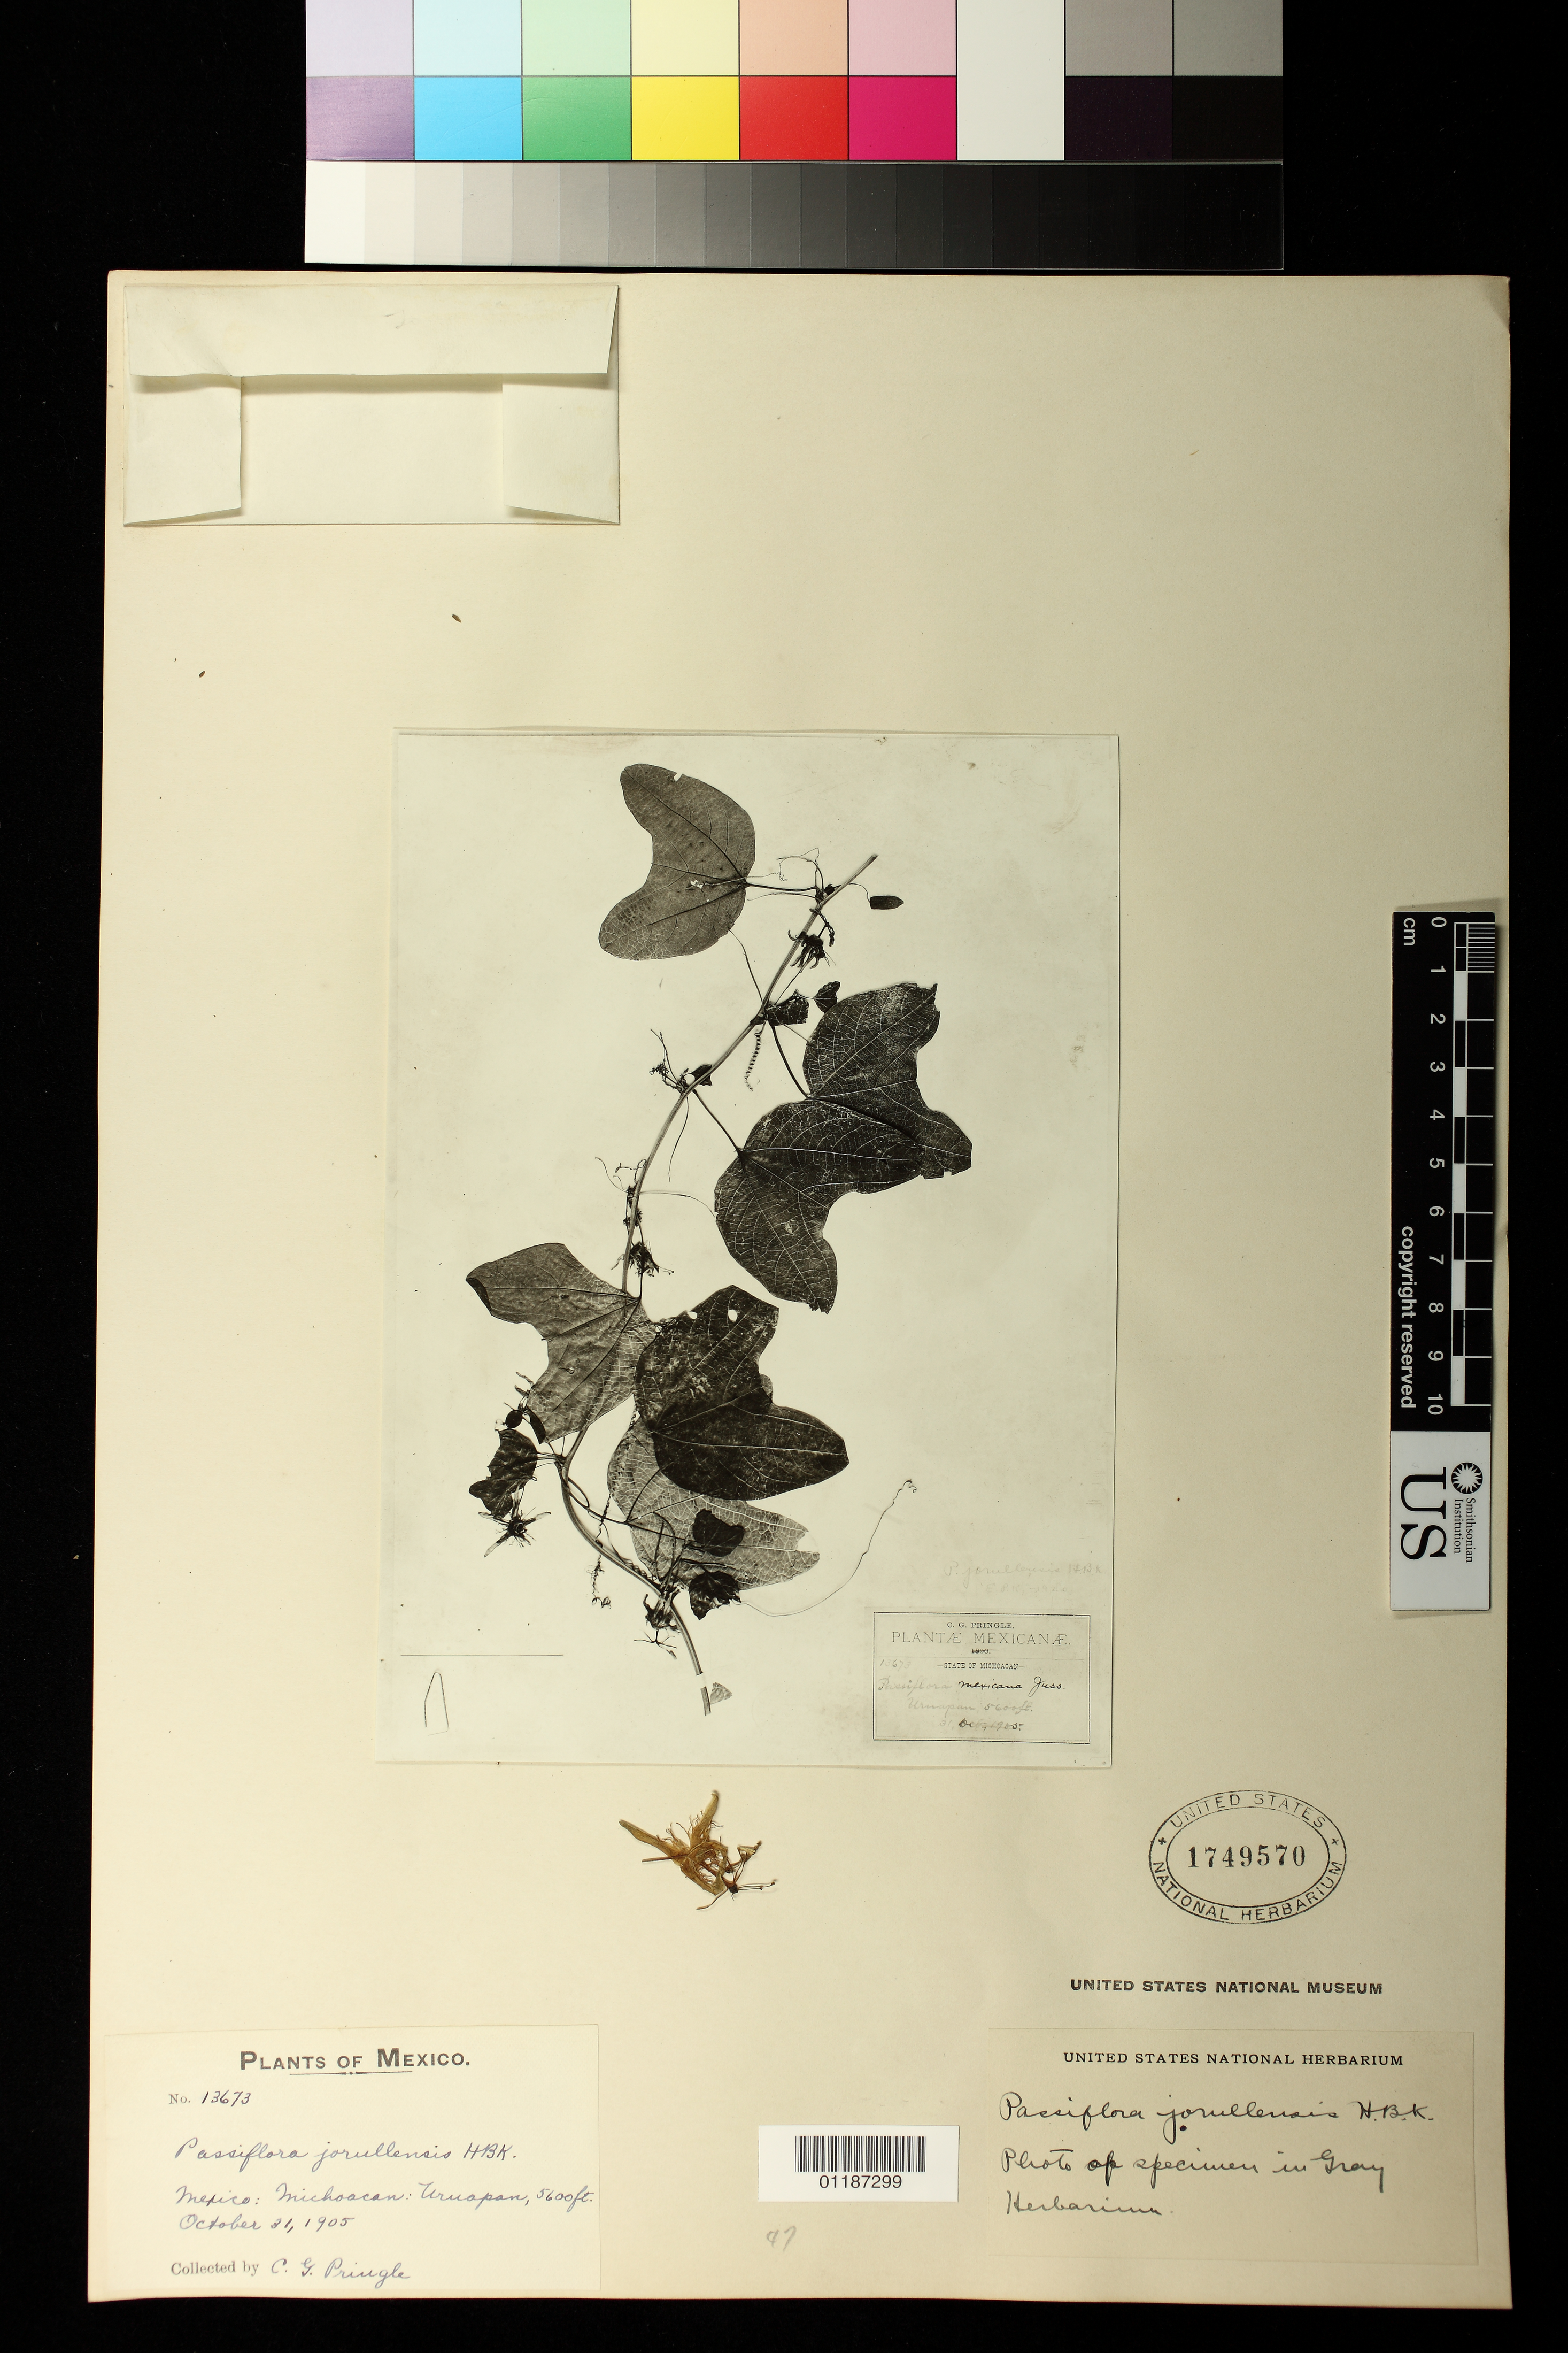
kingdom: Plantae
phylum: Tracheophyta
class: Magnoliopsida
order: Malpighiales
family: Passifloraceae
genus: Passiflora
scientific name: Passiflora jorullensis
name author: Kunth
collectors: C. G. Pringle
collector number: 13673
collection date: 1905-10-31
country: Mexico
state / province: Michoacán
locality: Uruapan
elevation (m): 1707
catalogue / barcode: US 1749570